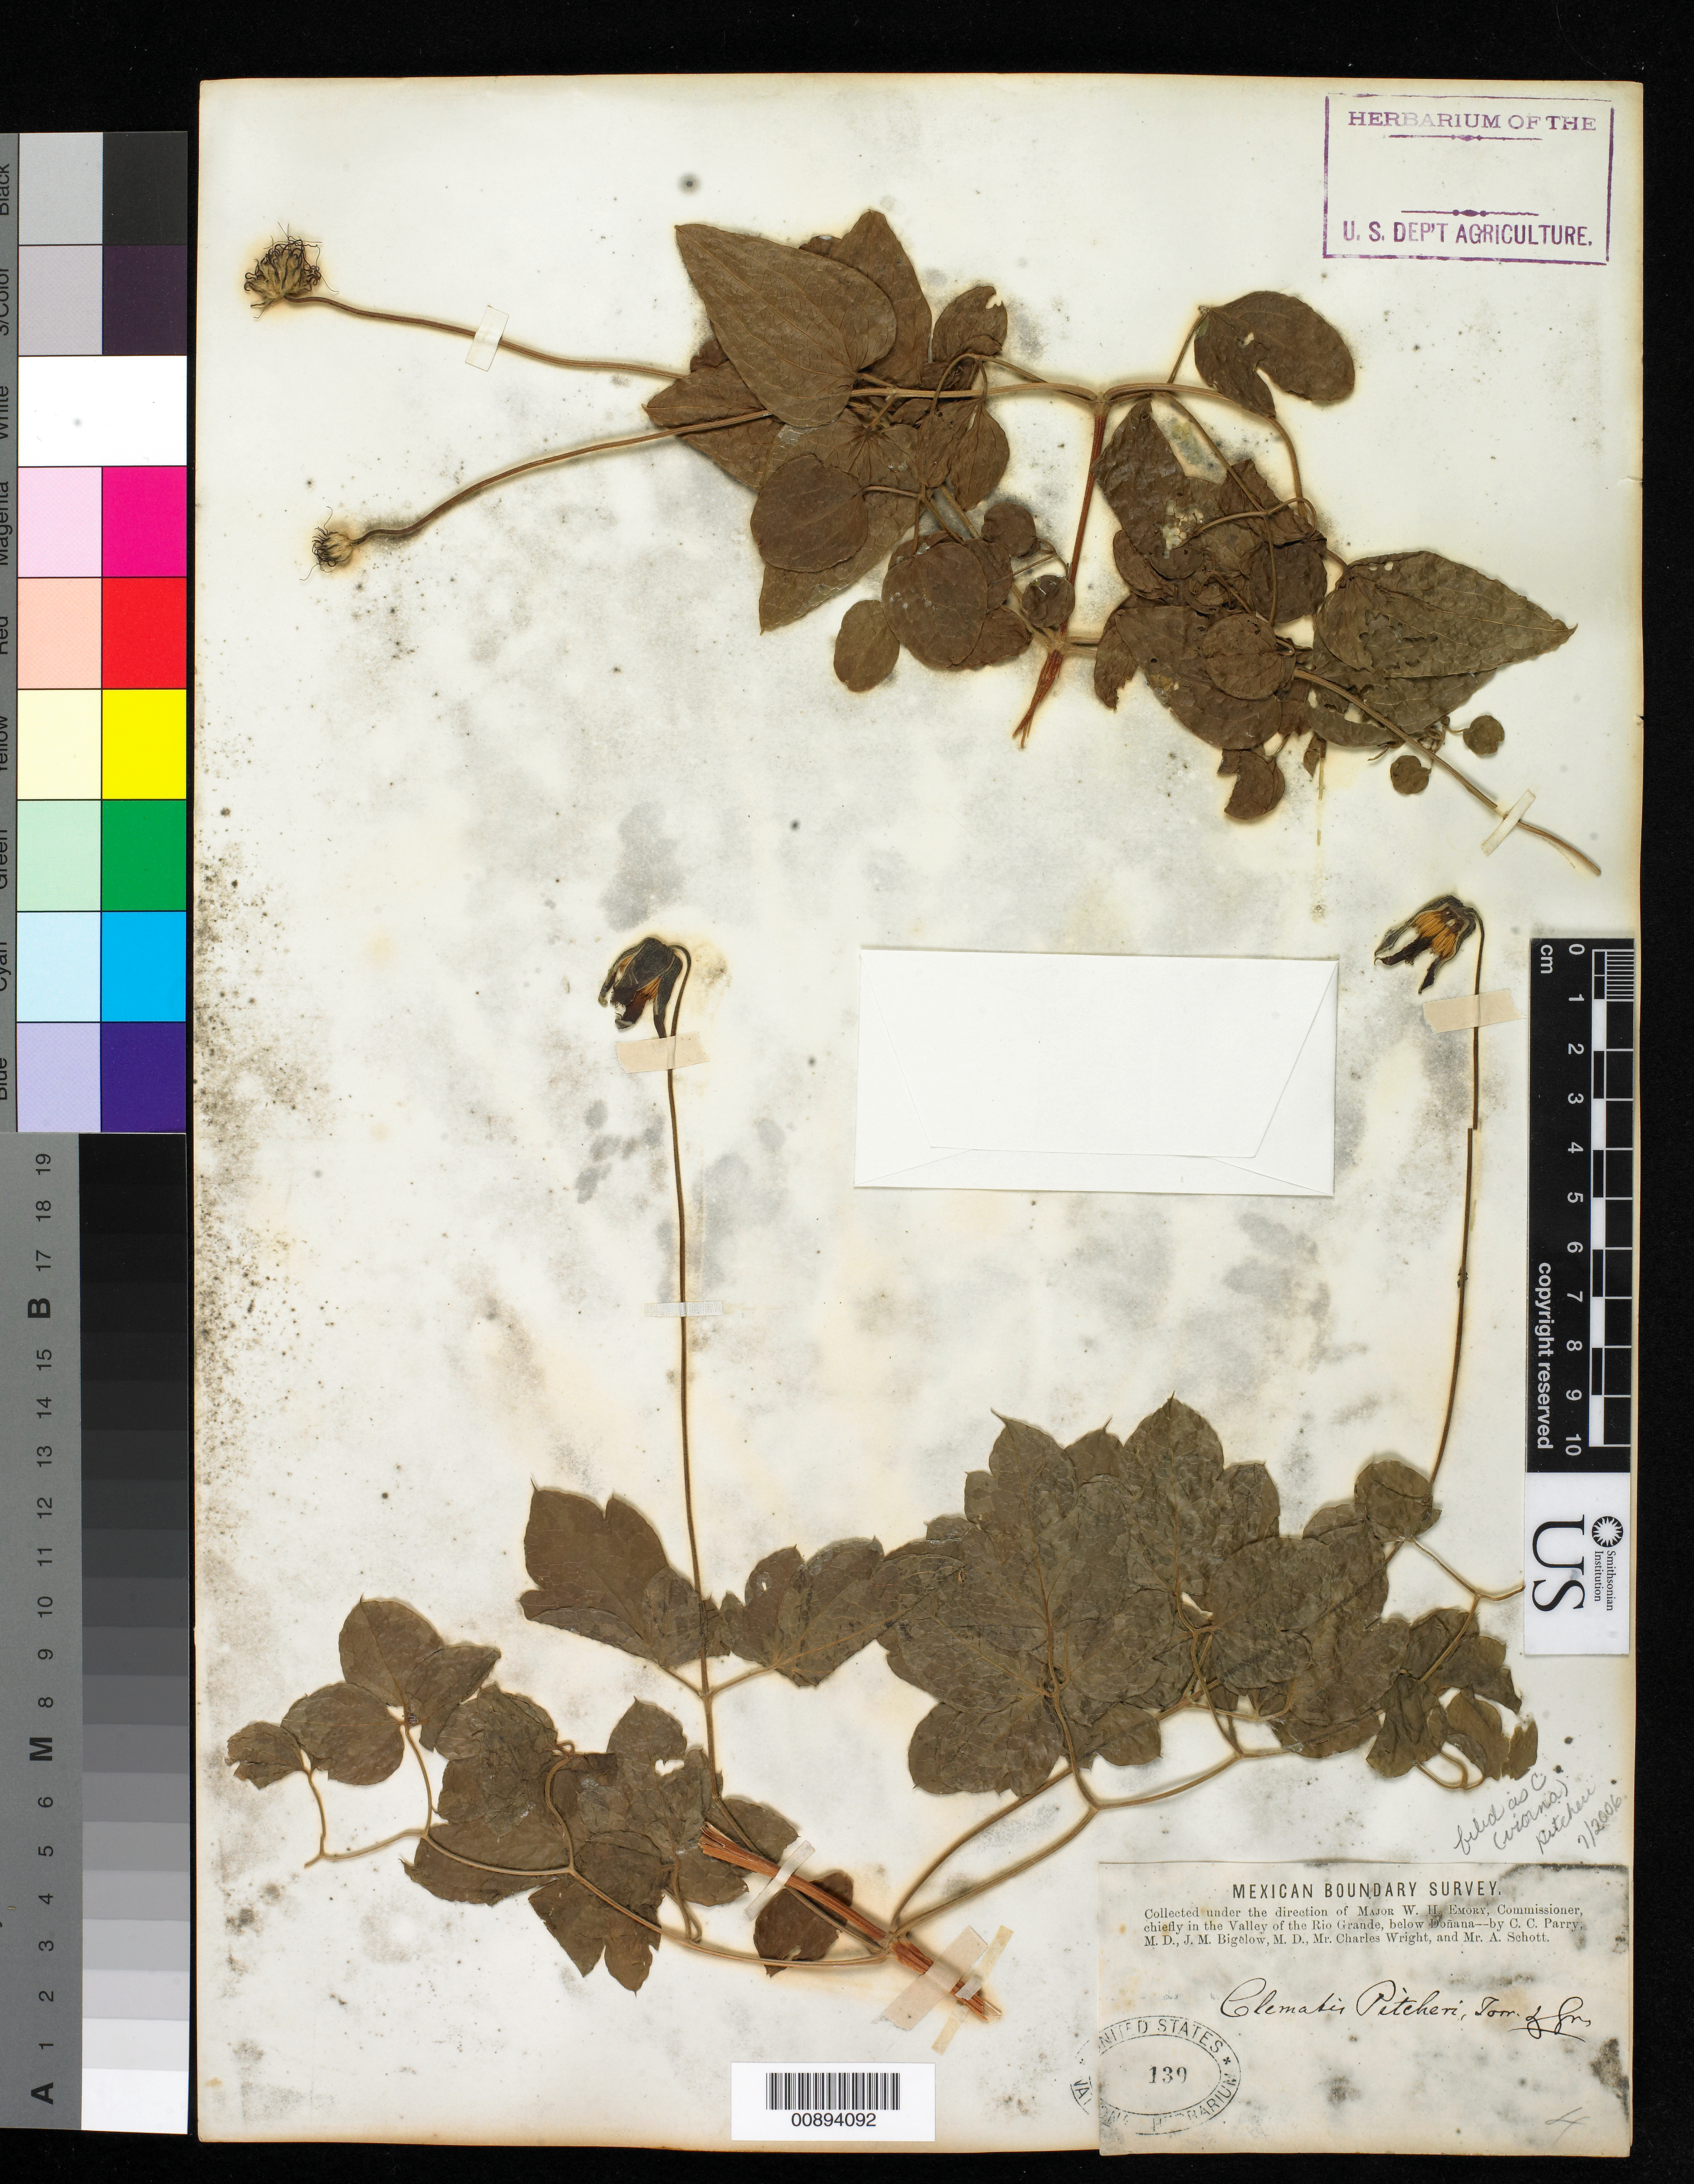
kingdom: Plantae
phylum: Tracheophyta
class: Magnoliopsida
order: Ranunculales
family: Ranunculaceae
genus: Clematis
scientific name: Clematis pitcheri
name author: Torr. & A. Gray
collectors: C. C. Parry, J. M. Bigelow, C. Wright & A. C. V. Schott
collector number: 4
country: United States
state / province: New Mexico / Texas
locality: Valley of the Rio Grande, below Doñana.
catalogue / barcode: US 139